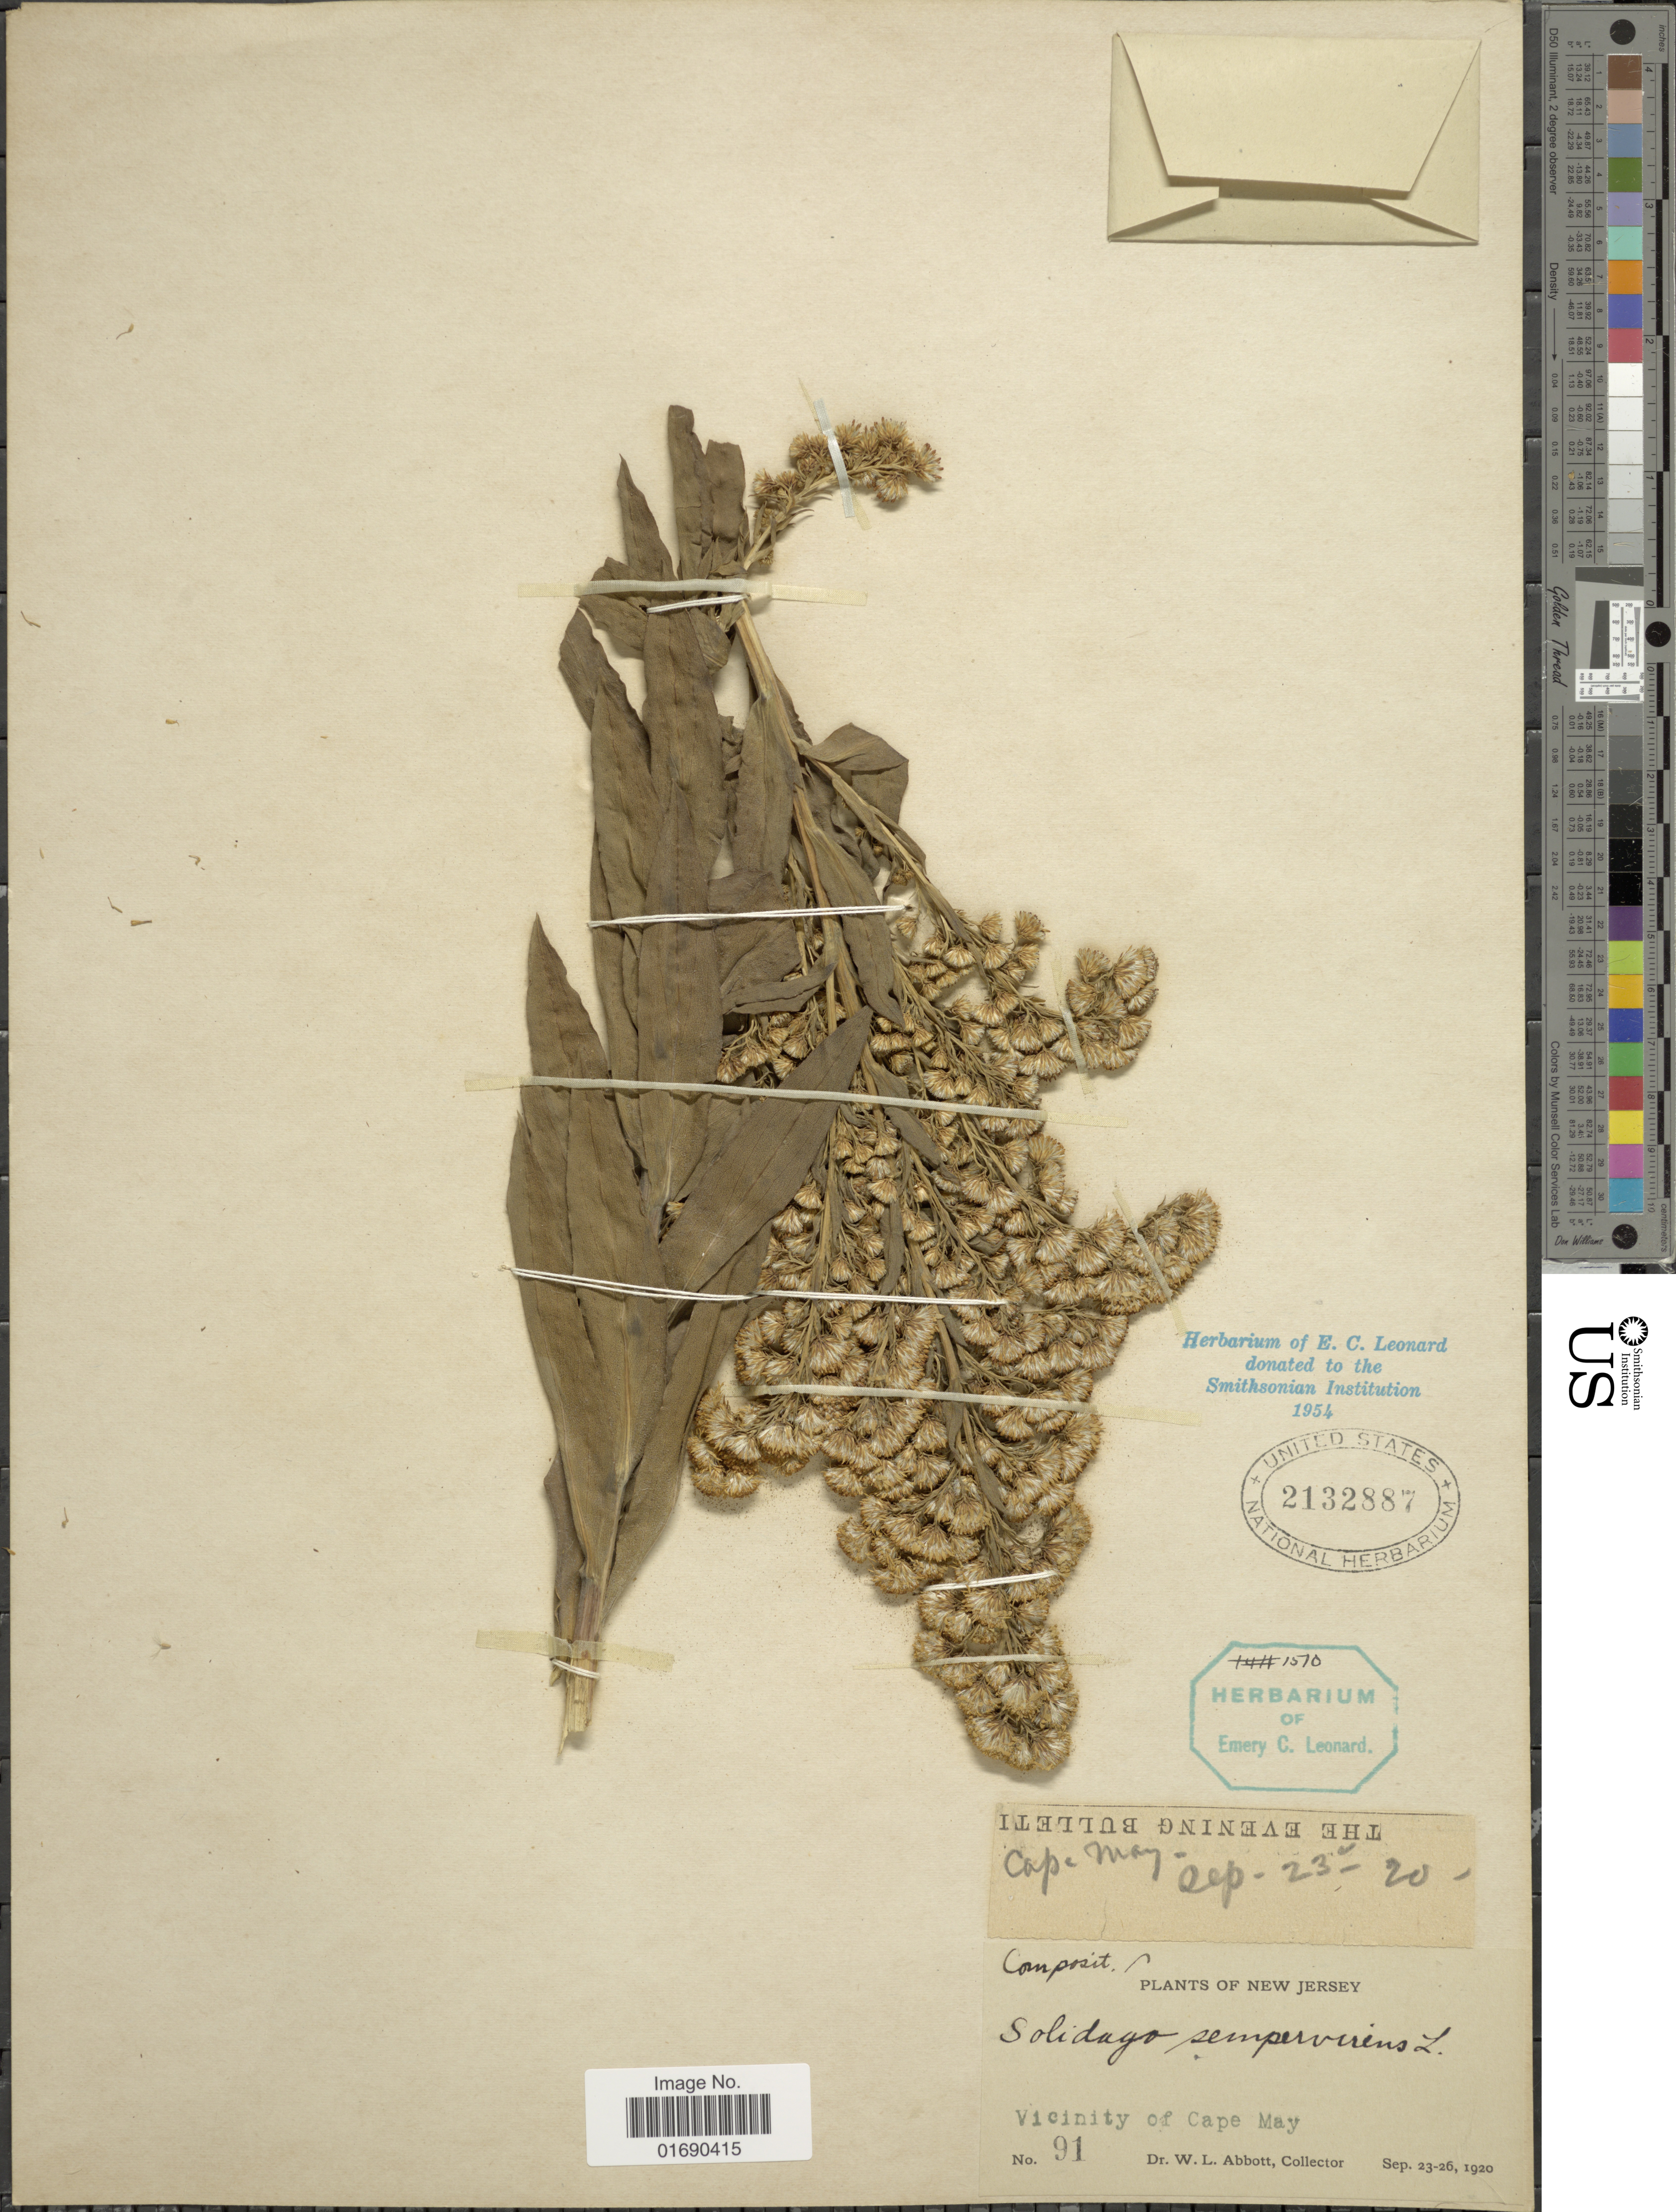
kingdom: Plantae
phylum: Tracheophyta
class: Magnoliopsida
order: Asterales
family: Asteraceae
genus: Solidago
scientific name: Solidago sempervirens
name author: L.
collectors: W. L. Abbott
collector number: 91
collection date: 1920-09-23/1920-09-26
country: United States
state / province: New Jersey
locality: Vicinity of Cape May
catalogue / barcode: US 2132887